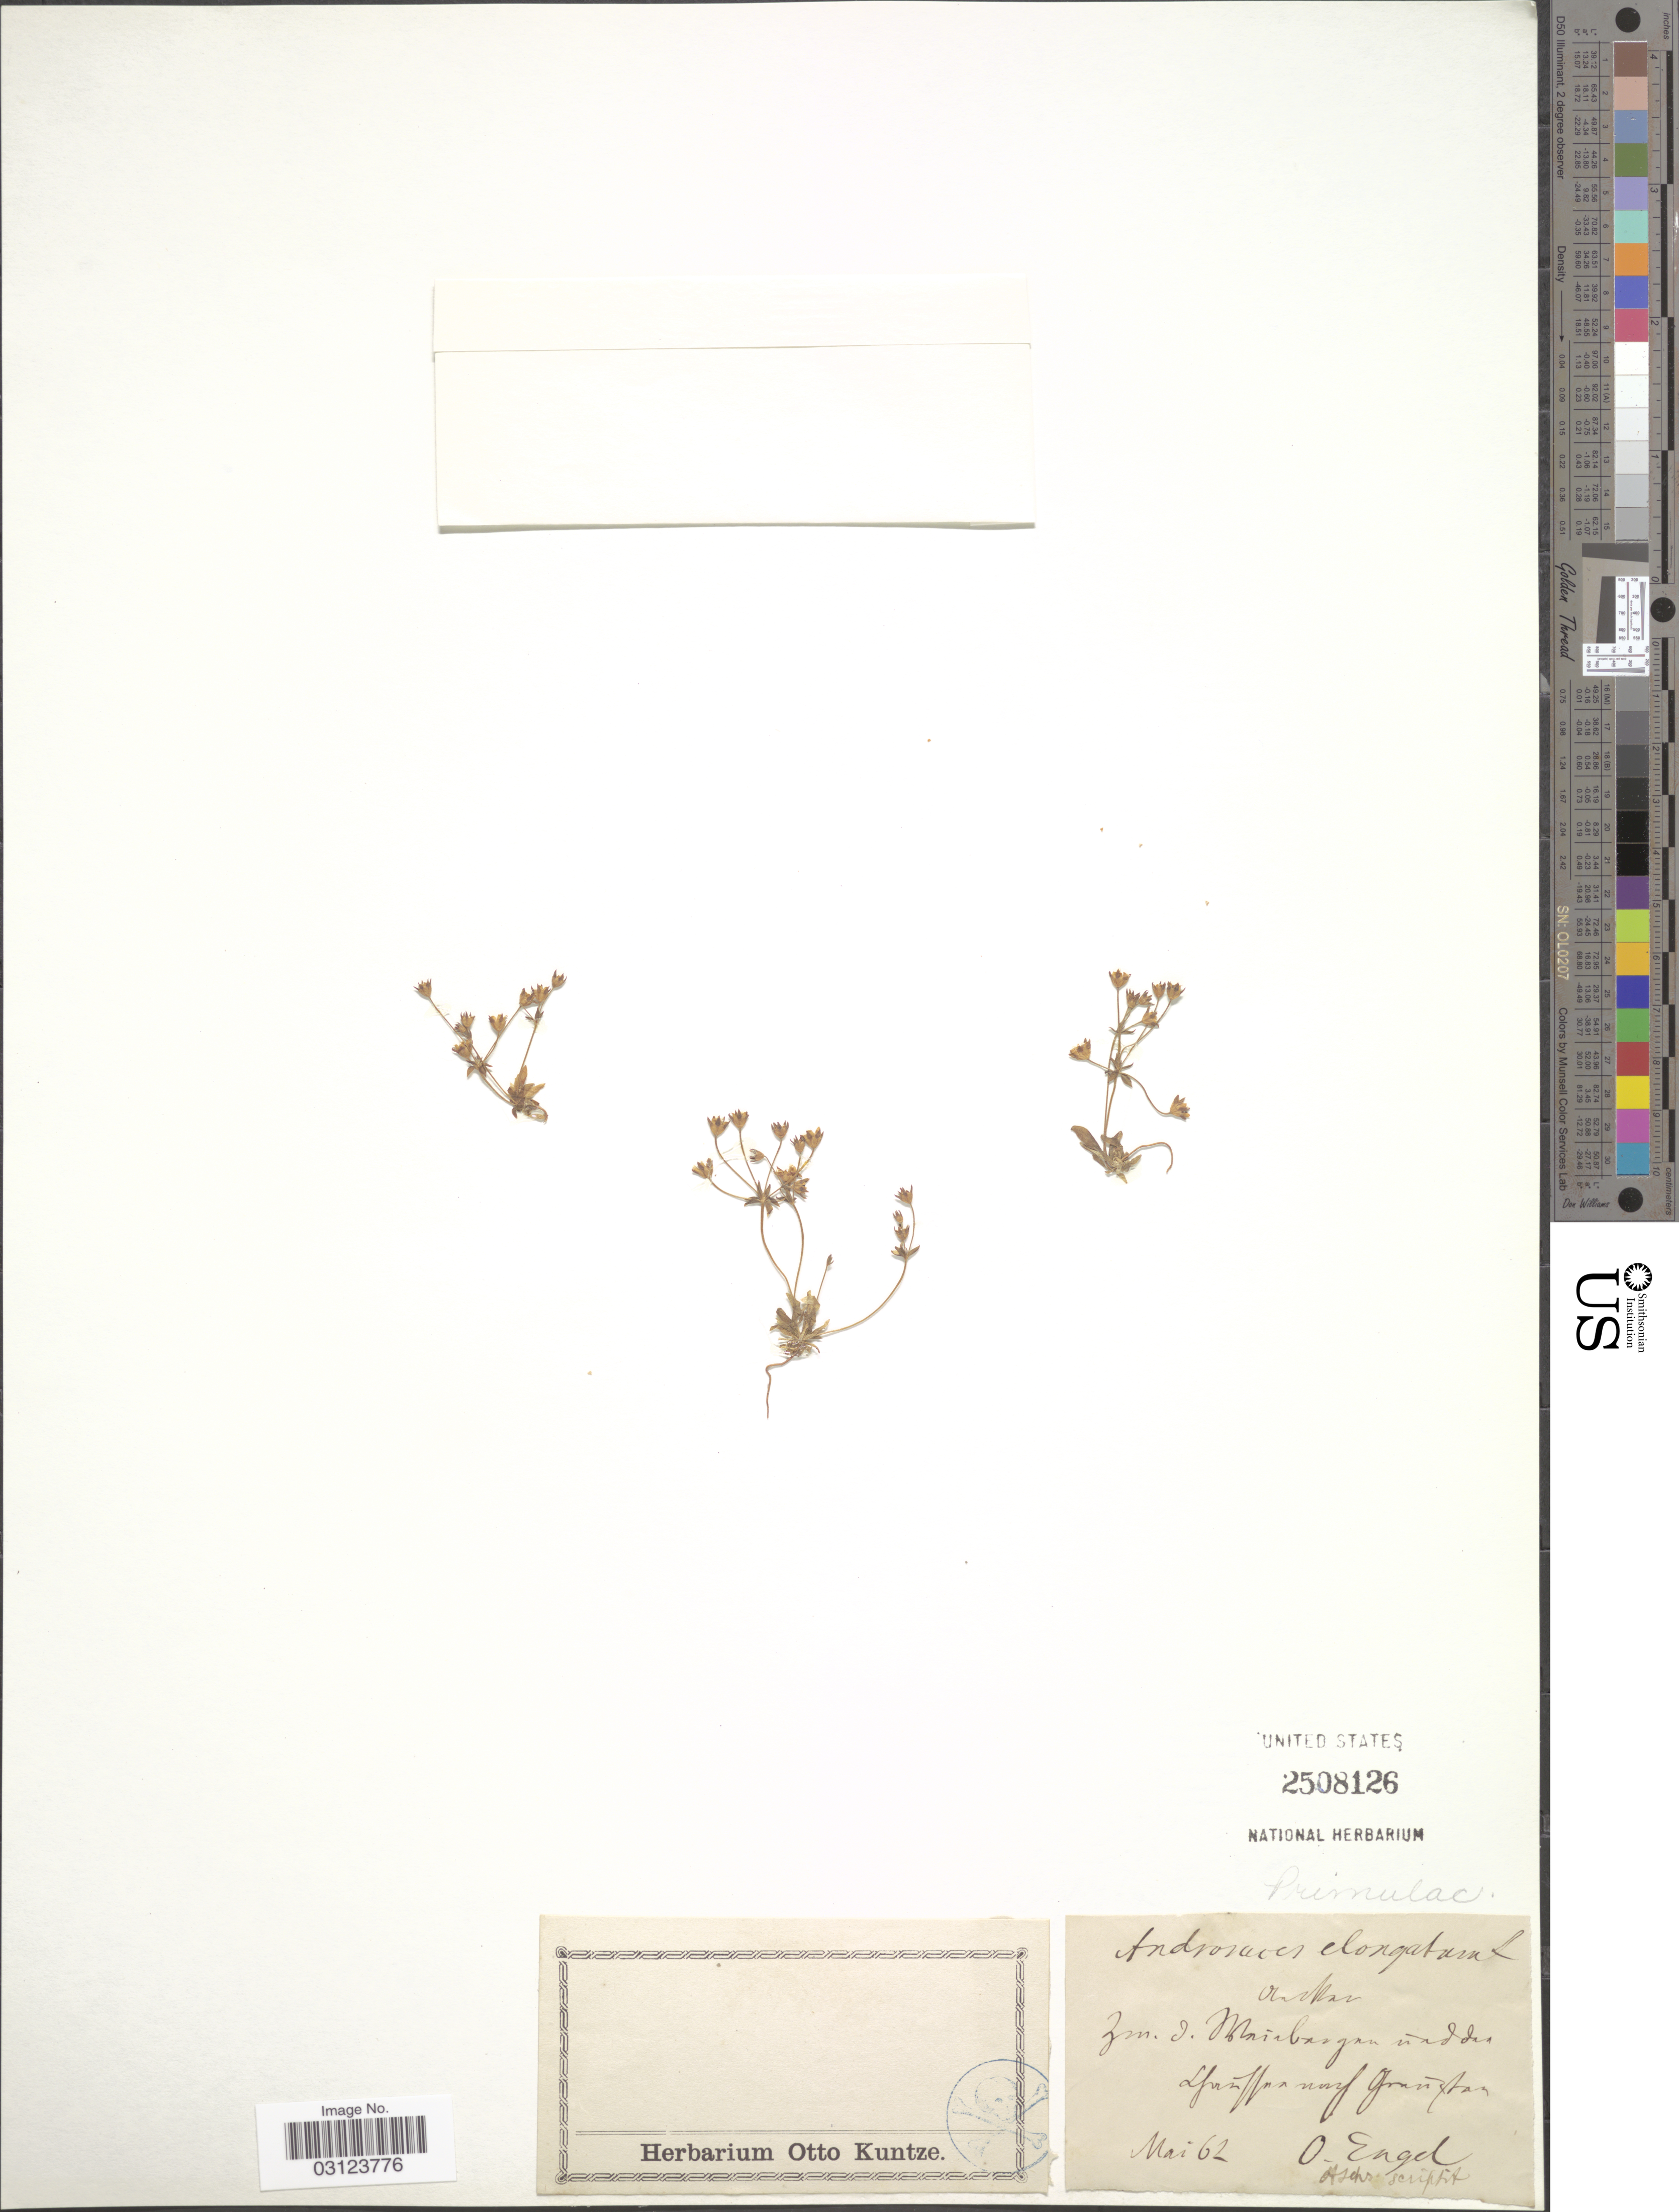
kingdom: Plantae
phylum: Tracheophyta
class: Magnoliopsida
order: Ericales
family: Primulaceae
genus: Androsace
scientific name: Androsace elongata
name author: L.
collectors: O. Engel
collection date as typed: Transcribed d/m/y: /5/62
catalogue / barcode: US 2508126